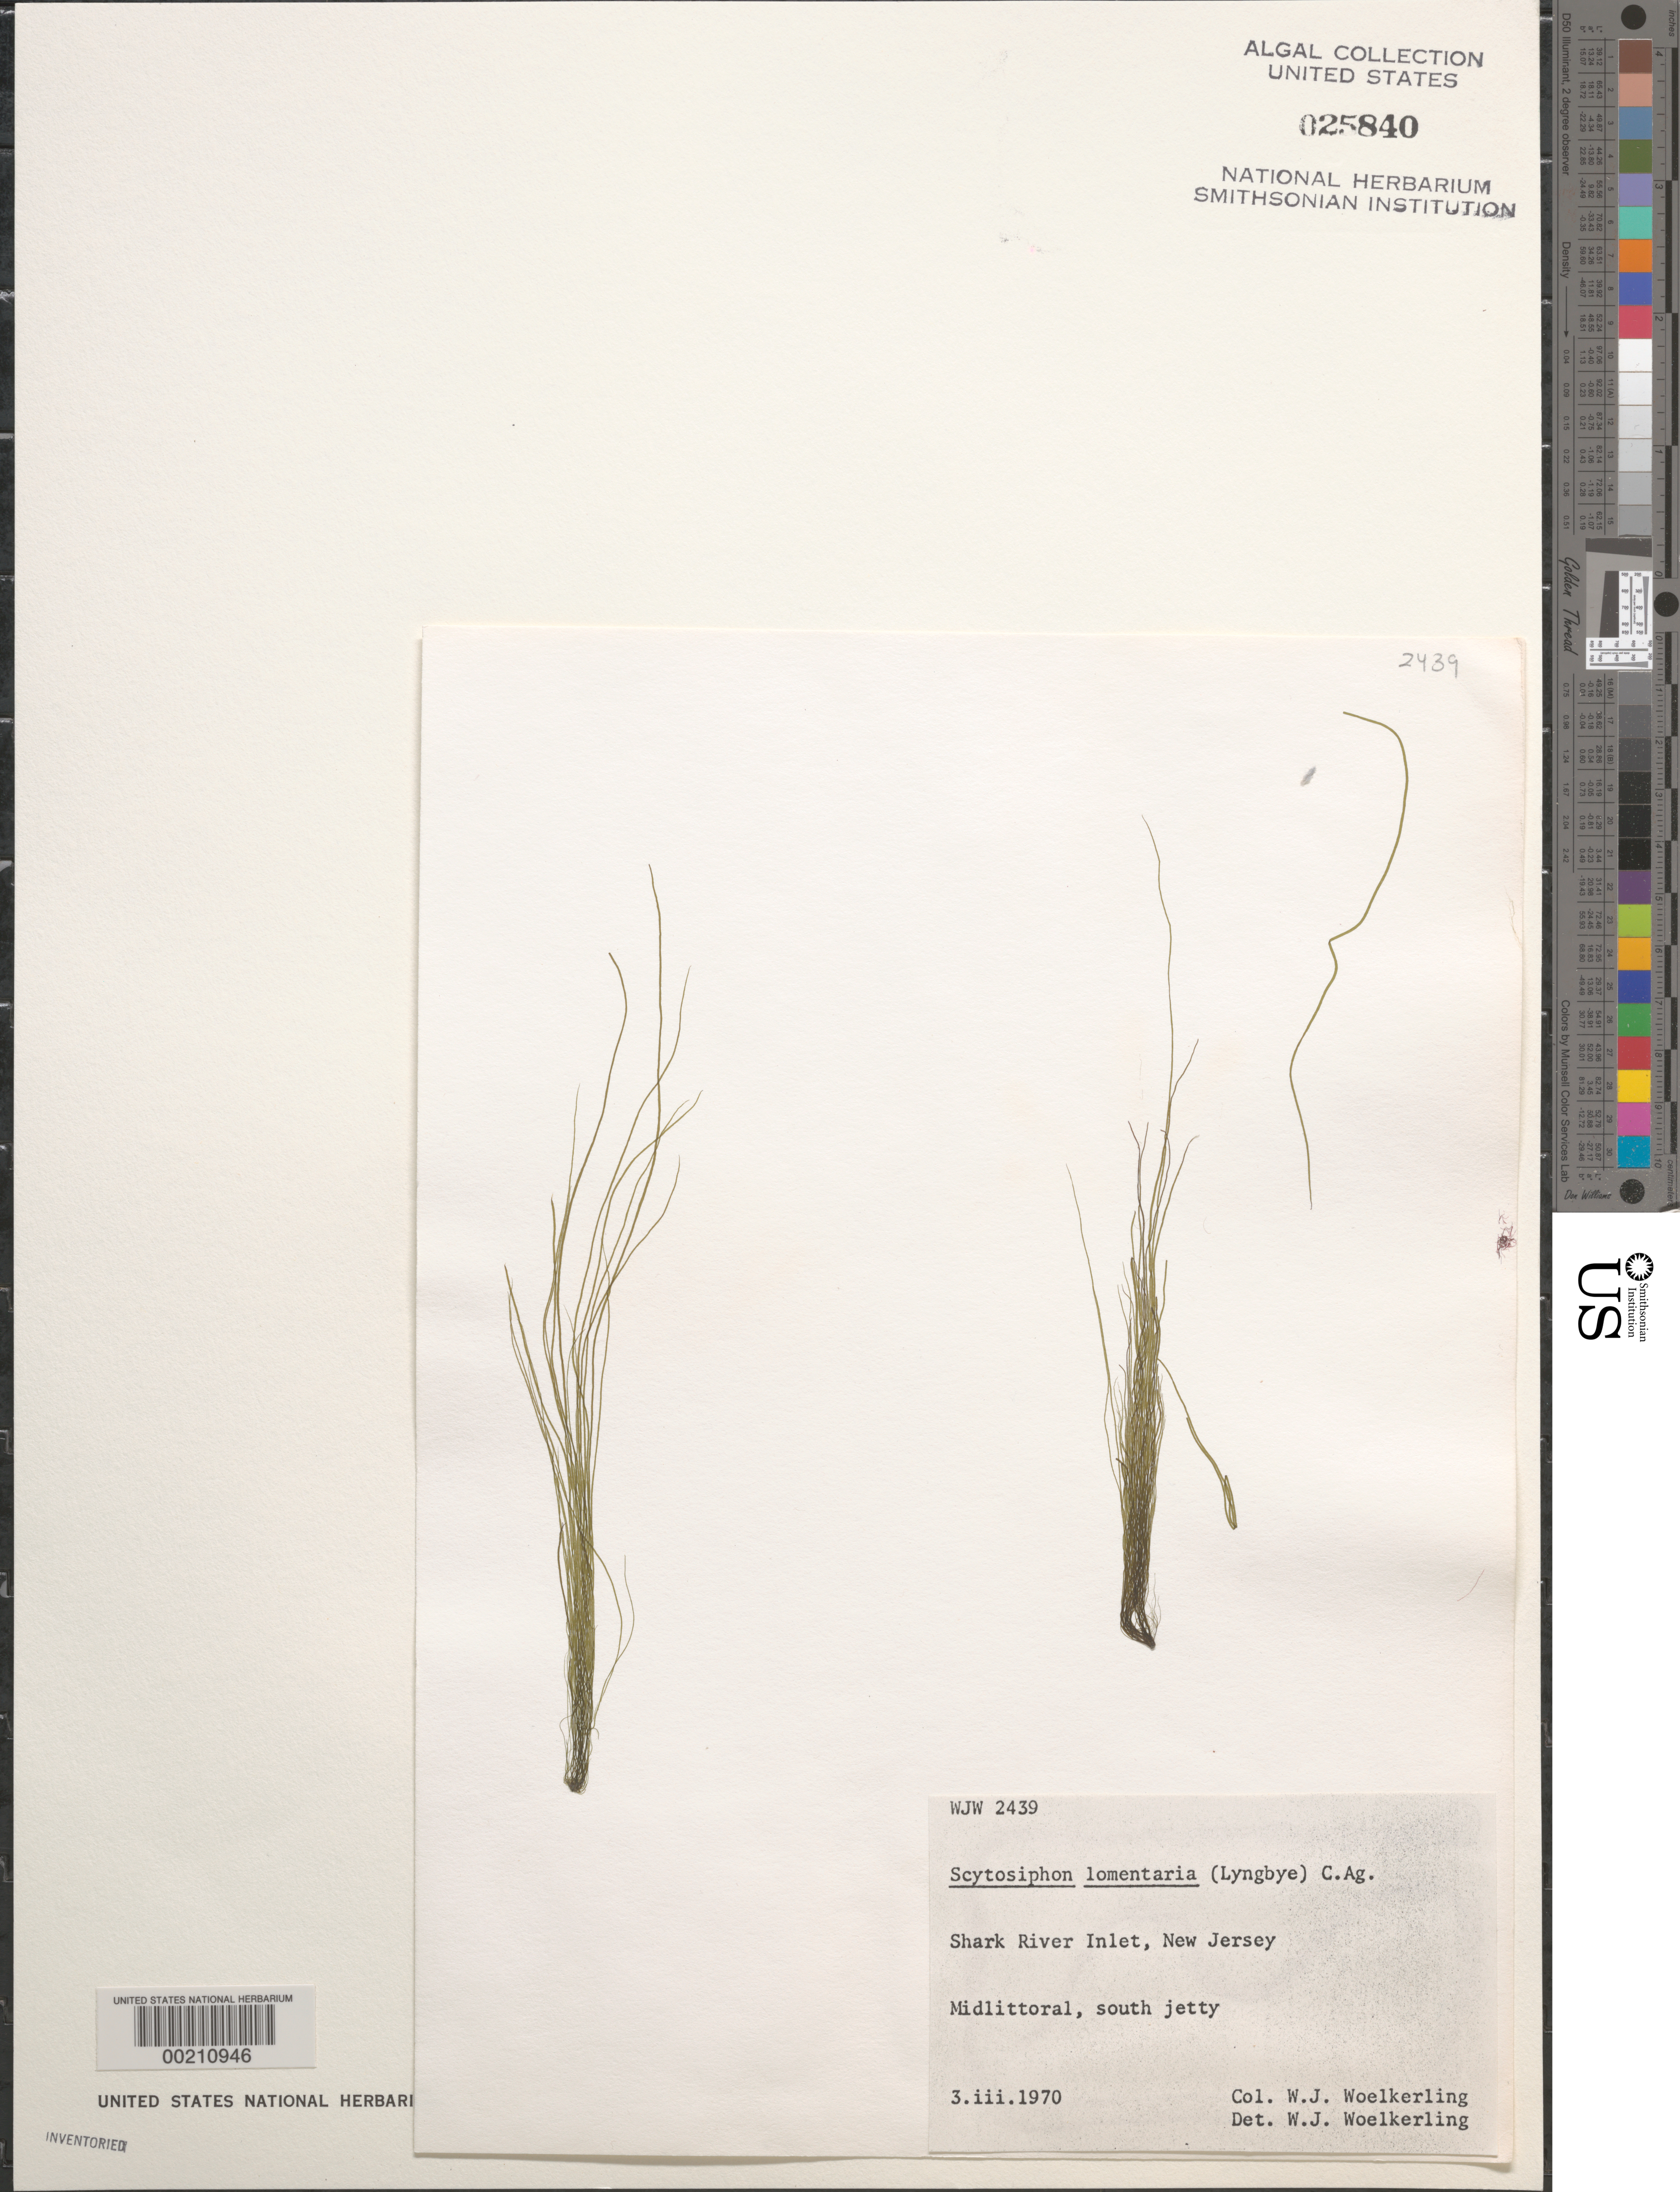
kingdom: Chromista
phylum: Ochrophyta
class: Phaeophyceae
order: Scytosiphonales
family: Scytosiphonaceae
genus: Scytosiphon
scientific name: Scytosiphon lomentaria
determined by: Woelkerling, W. J.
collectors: W. Woelkerling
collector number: WJW 2439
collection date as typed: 03 Mar 1970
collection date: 1970-03-03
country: United States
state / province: New Jersey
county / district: Monmouth County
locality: Shark River Inlet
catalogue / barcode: US 25840